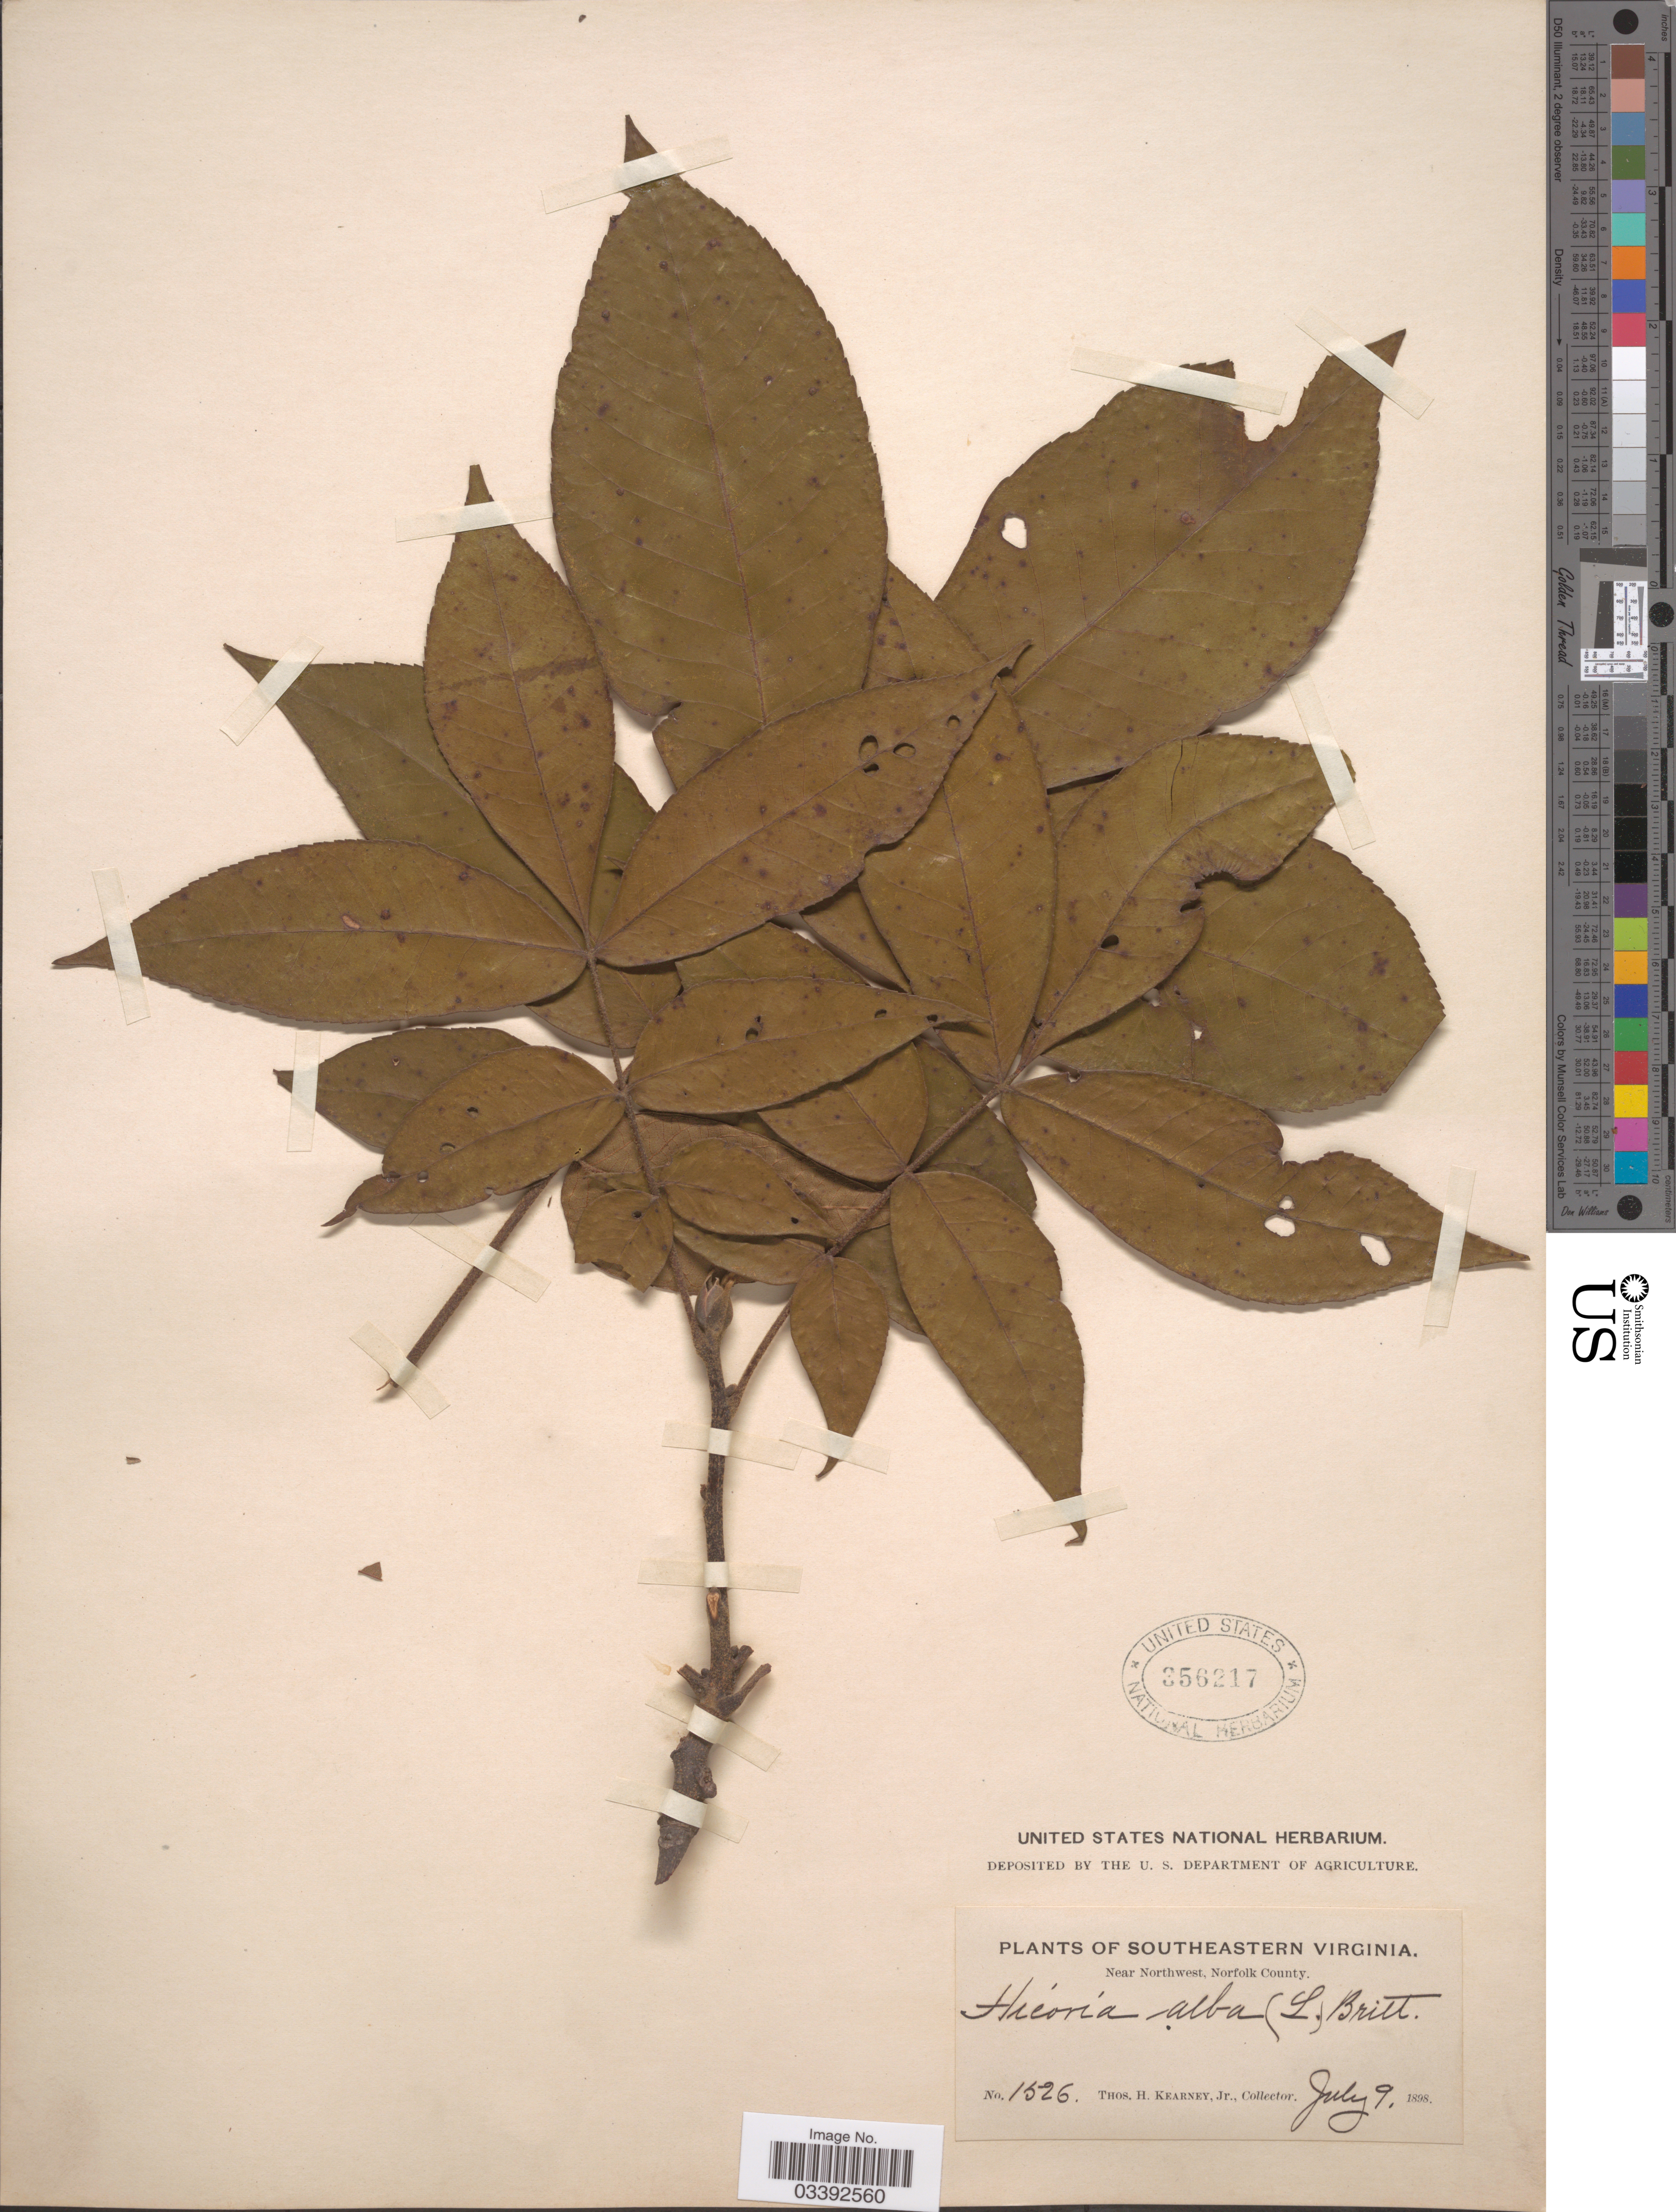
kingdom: Plantae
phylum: Tracheophyta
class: Magnoliopsida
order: Fagales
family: Juglandaceae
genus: Carya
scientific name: Carya tomentosa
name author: (Lam.) Nutt.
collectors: T. H. Kearney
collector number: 1526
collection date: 1898-07-09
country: United States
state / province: Virginia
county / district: City of Chesapeake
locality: Southeastern Virginia. Near Northwest, Norfolk County.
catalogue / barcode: US 356217